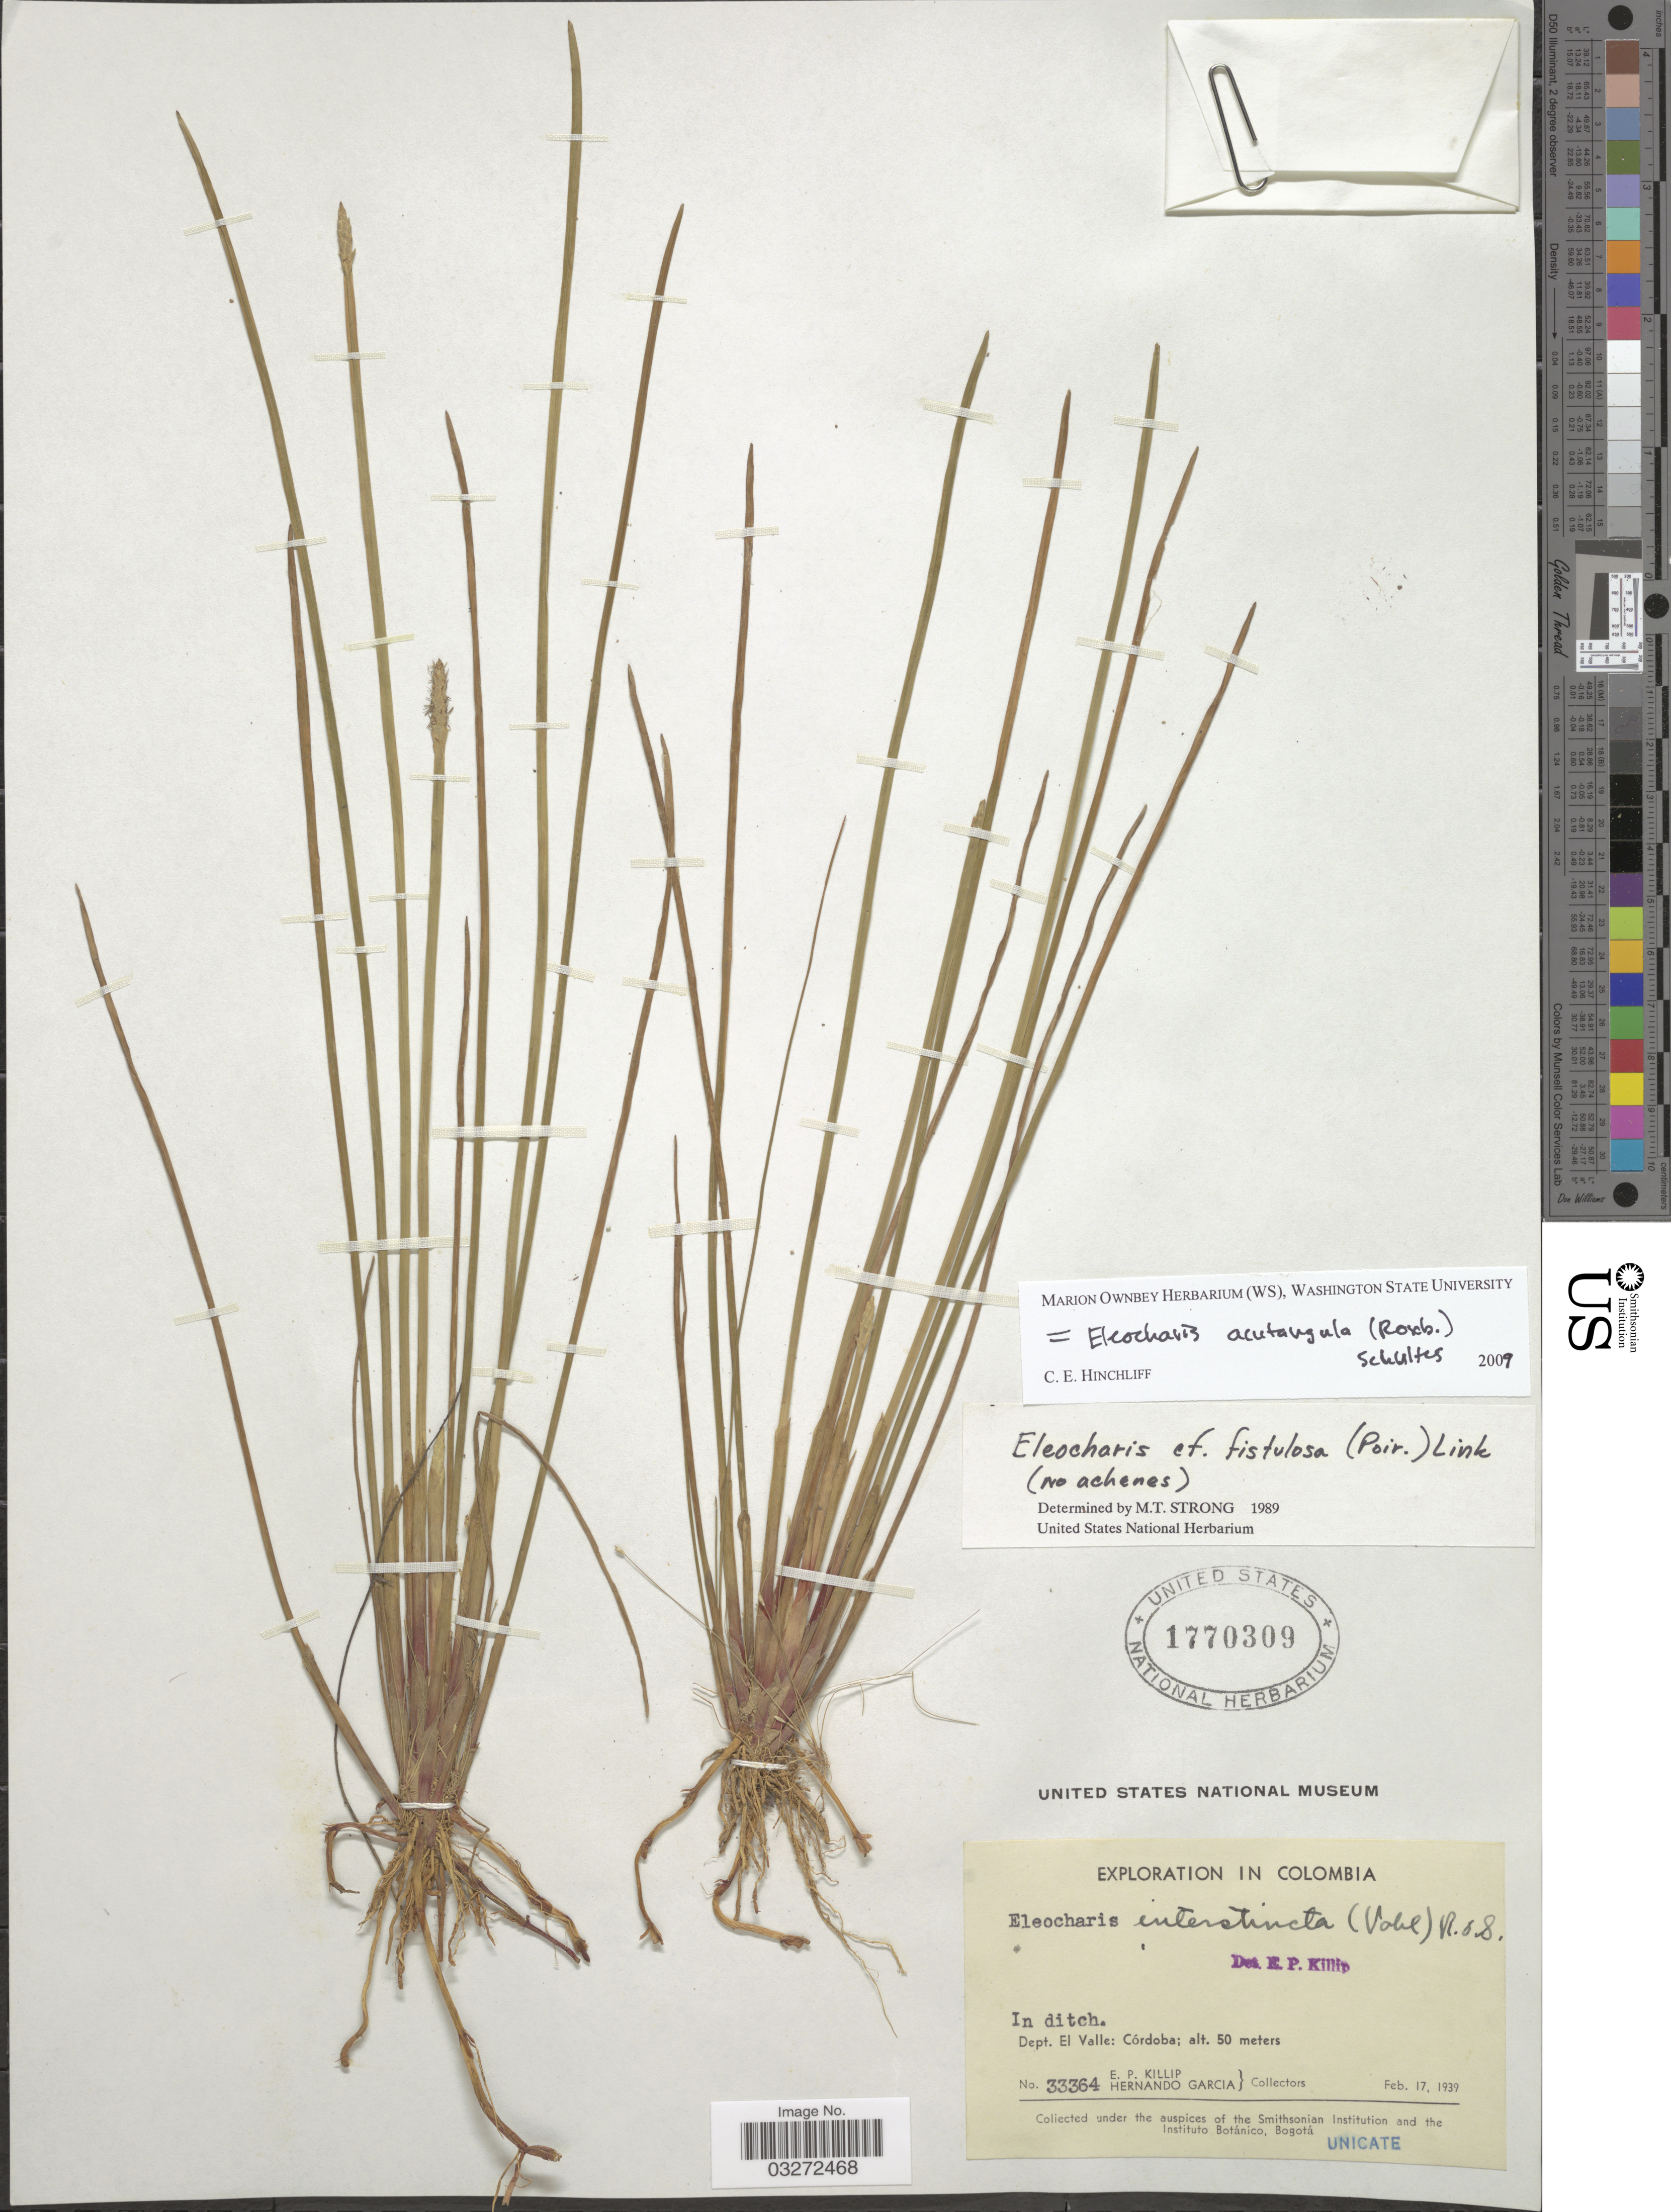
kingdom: Plantae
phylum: Tracheophyta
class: Liliopsida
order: Poales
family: Cyperaceae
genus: Eleocharis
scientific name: Eleocharis acutangula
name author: (Roxb.) Schult.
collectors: E. P. Killip & H. Garcia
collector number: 33364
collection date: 1939-02-17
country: Colombia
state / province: Valle del Cauca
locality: Dept. El Valle: Córdoba.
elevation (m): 50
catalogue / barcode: US 1770309